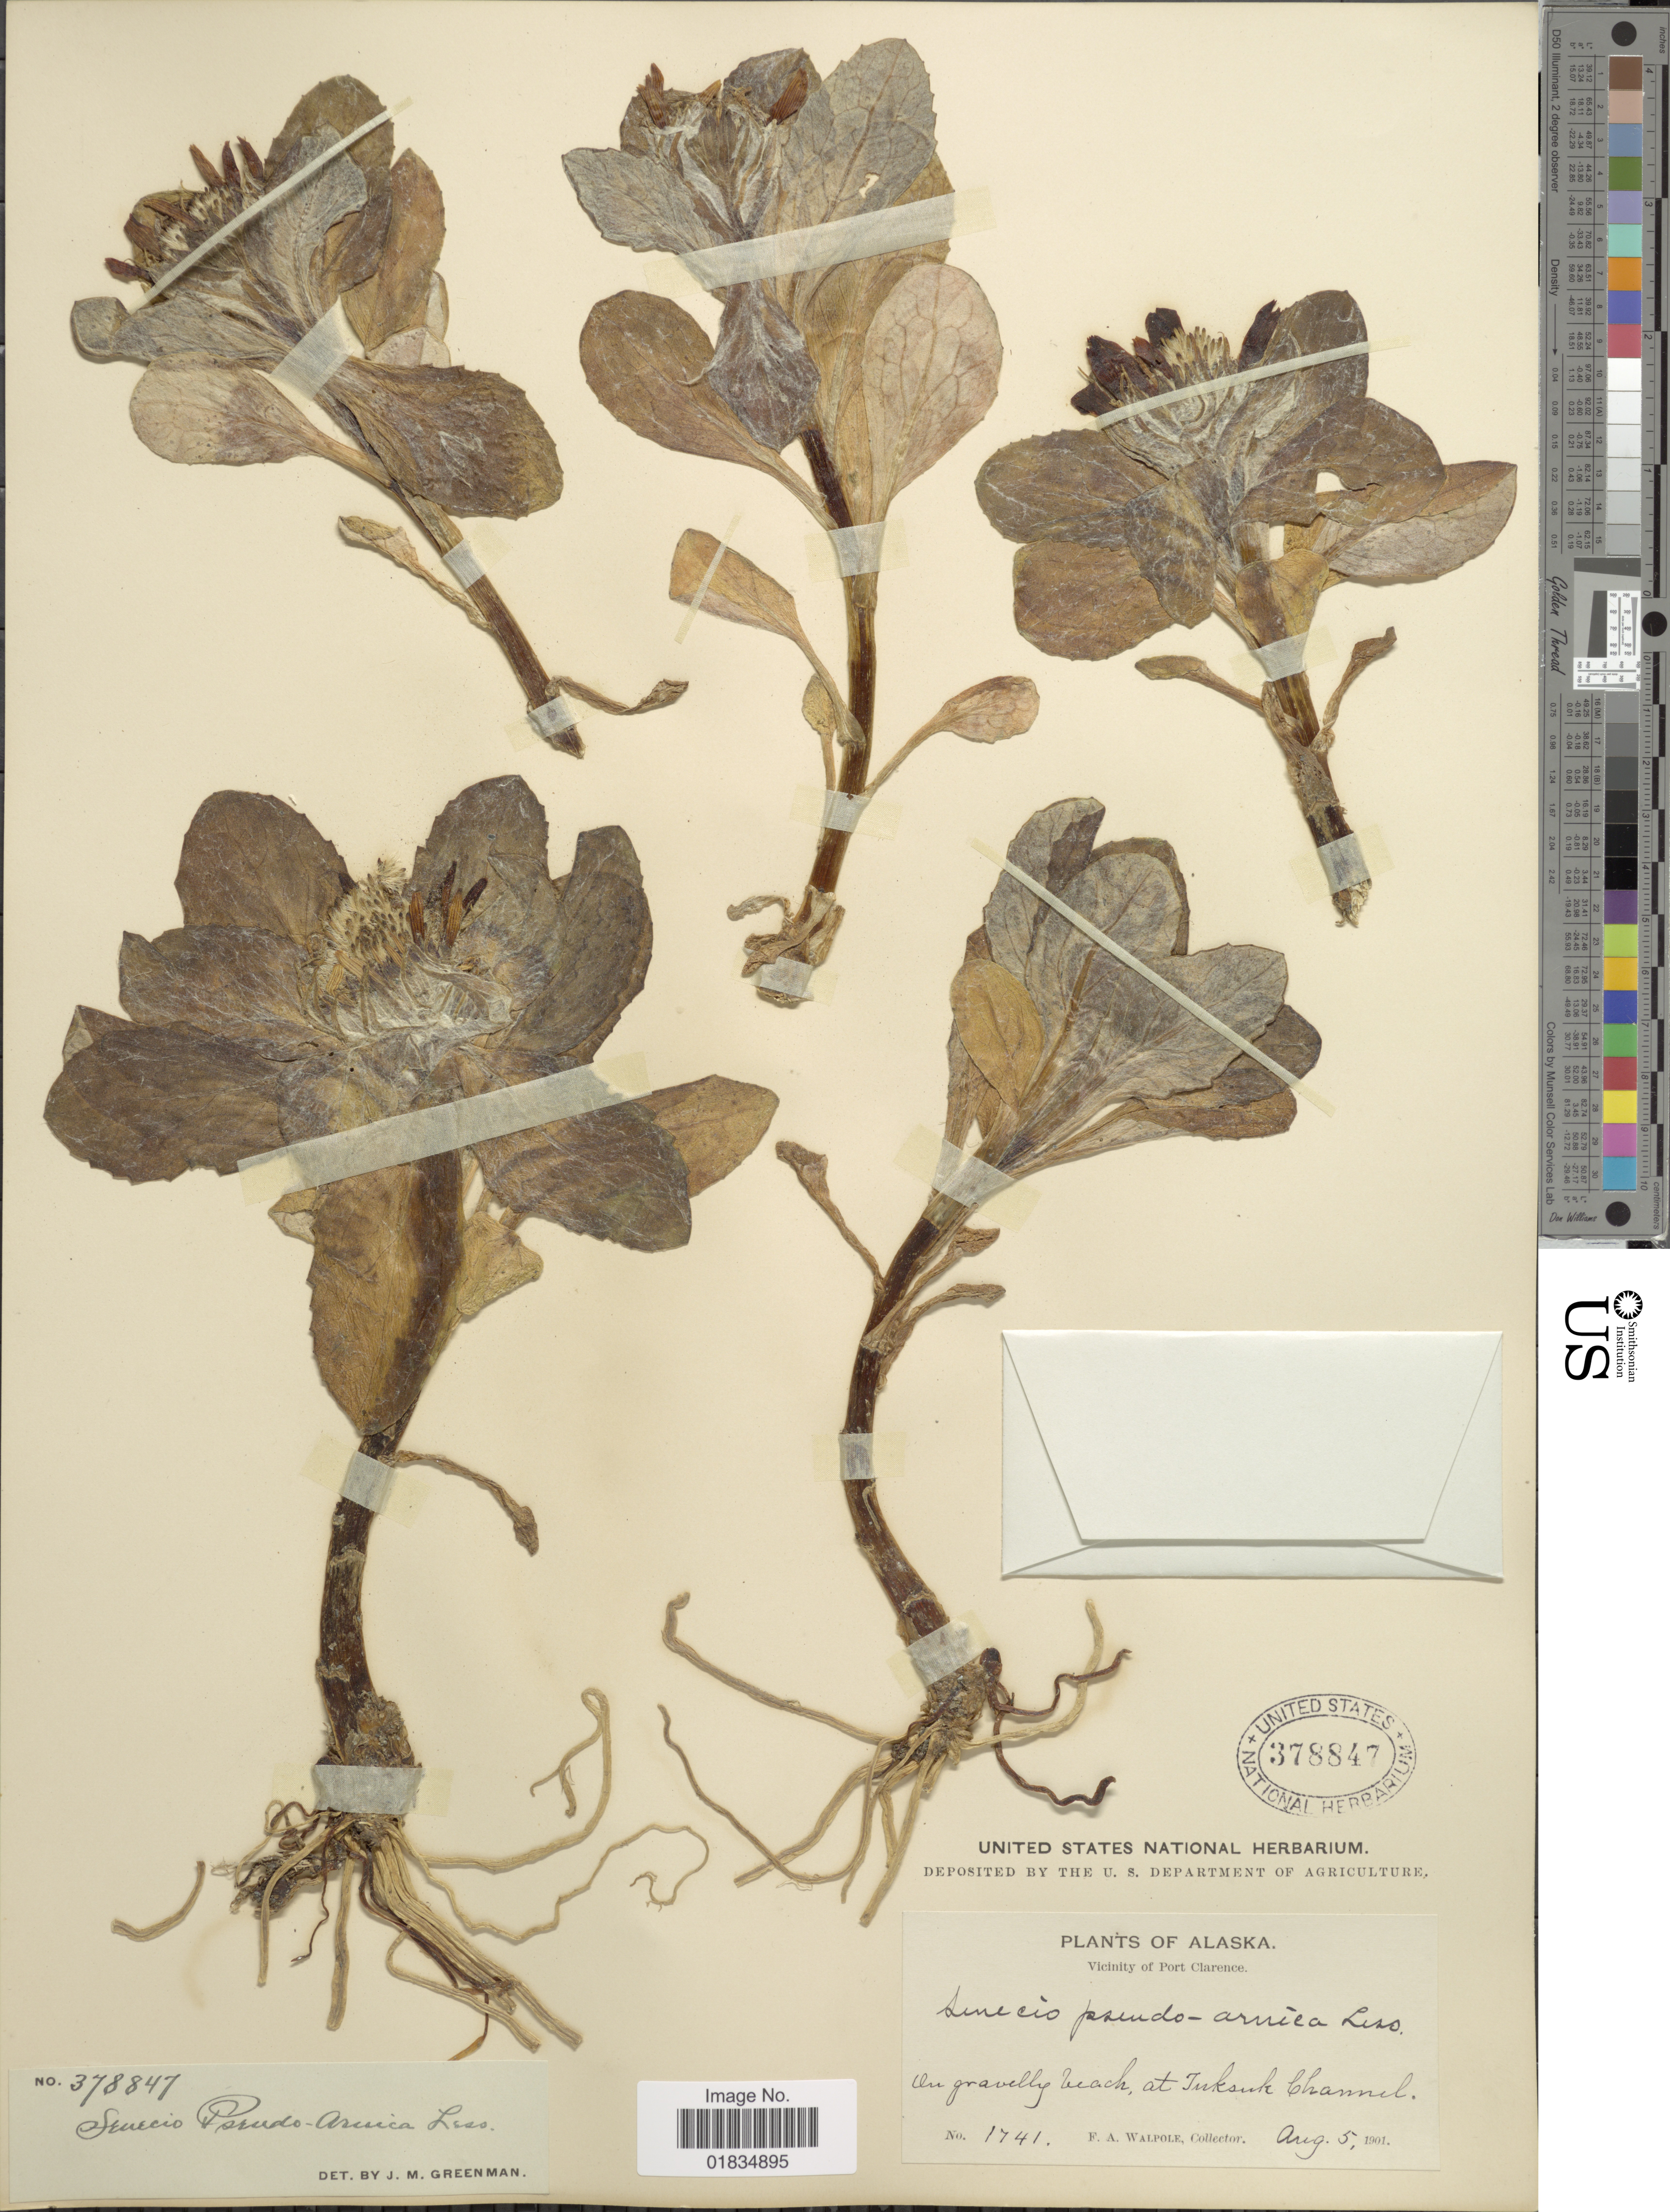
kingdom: Plantae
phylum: Tracheophyta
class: Magnoliopsida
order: Asterales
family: Asteraceae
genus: Senecio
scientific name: Senecio pseudoarnica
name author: Less.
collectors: F. Walpole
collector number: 1741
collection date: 1901-08-05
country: United States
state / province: Alaska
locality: Vicinity of Port Clarence, at Tuksuk Channel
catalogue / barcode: US 378847